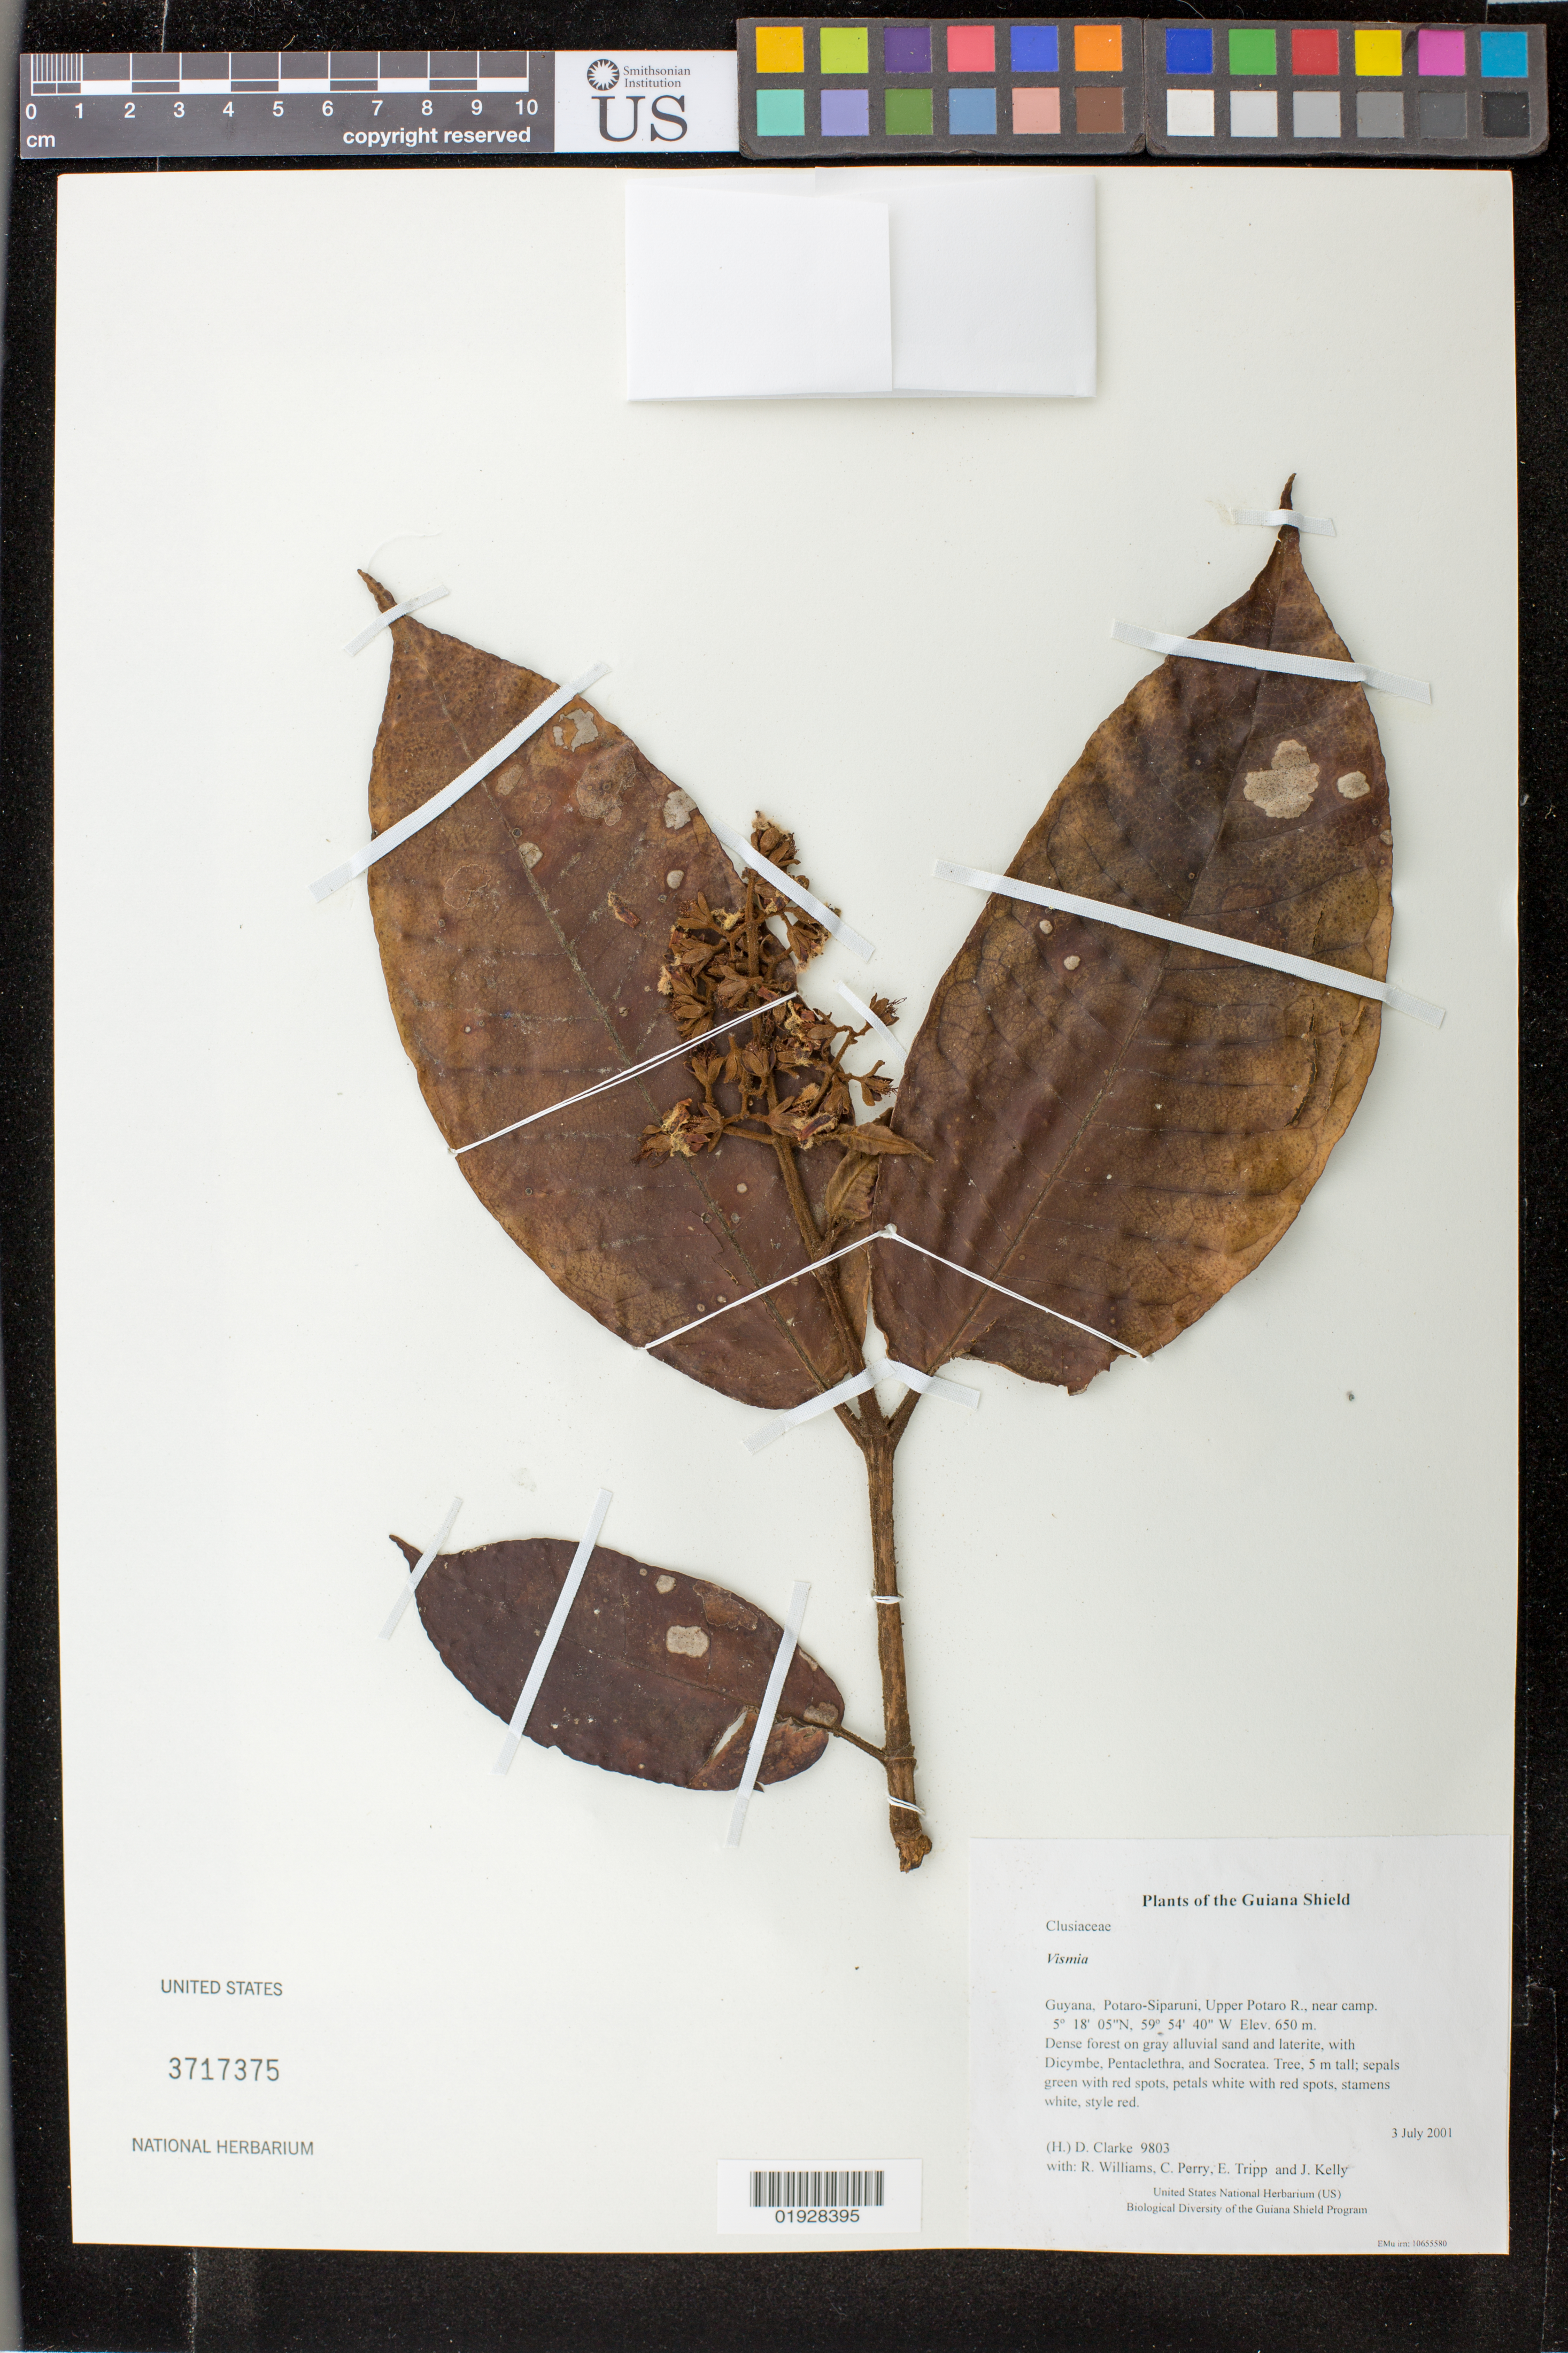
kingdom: Plantae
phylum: Tracheophyta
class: Magnoliopsida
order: Malpighiales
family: Hypericaceae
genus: Vismia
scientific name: Vismia sp.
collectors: H. D. Clarke, R. Williams, C. Perry, E. Tripp & J. Kelly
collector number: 9803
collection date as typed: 3 July 2001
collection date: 2001-07-03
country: Guyana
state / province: Potaro-Siparuni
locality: Upper Potaro R., near camp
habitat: Dense forest on gray alluvial sand and laterite, with Dicymbe, Pentaclethra, and Socratea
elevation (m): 650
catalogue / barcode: US 3717375